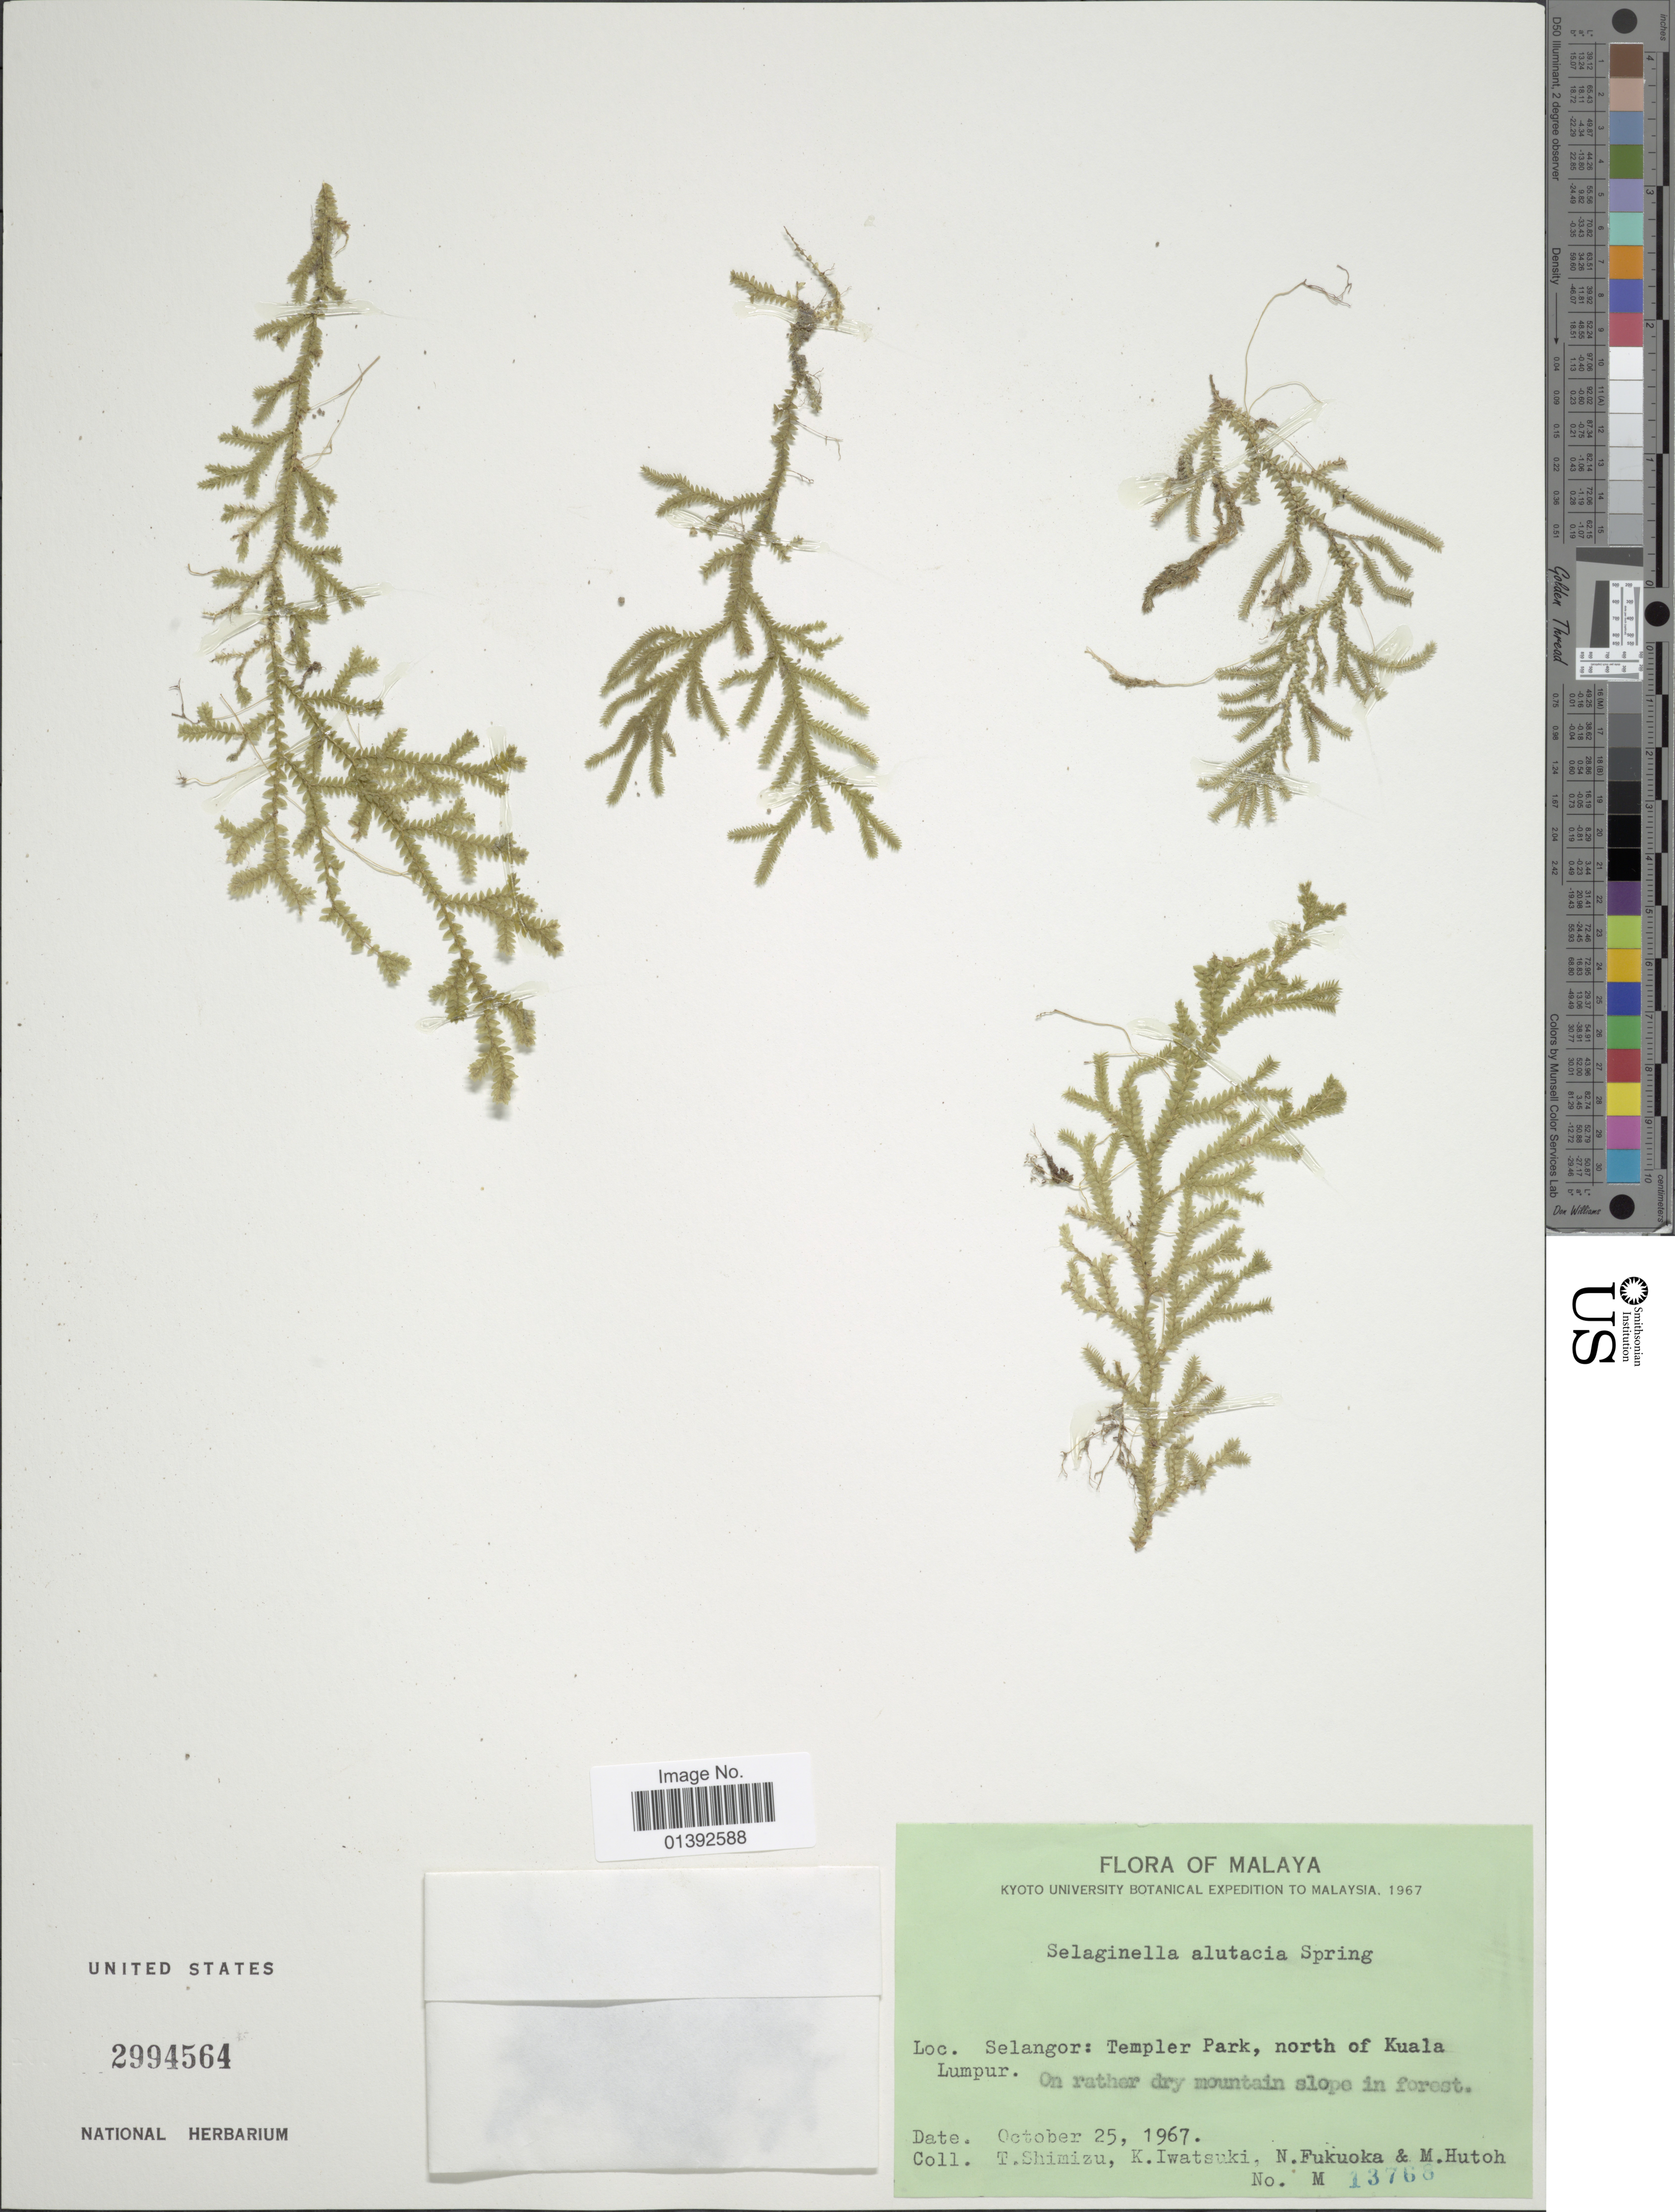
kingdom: Plantae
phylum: Tracheophyta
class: Lycopodiopsida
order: Selaginellales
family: Selaginellaceae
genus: Selaginella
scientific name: Selaginella alutacea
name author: Spring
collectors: T. Shimizu, K. Iwatsuki, N. Fukuoka & M. Hutoh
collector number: M 13766*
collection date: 1967-10-25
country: Malaysia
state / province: Selangor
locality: Malaya, Templer Park, north of Kuala Lumpur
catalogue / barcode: US 2994564